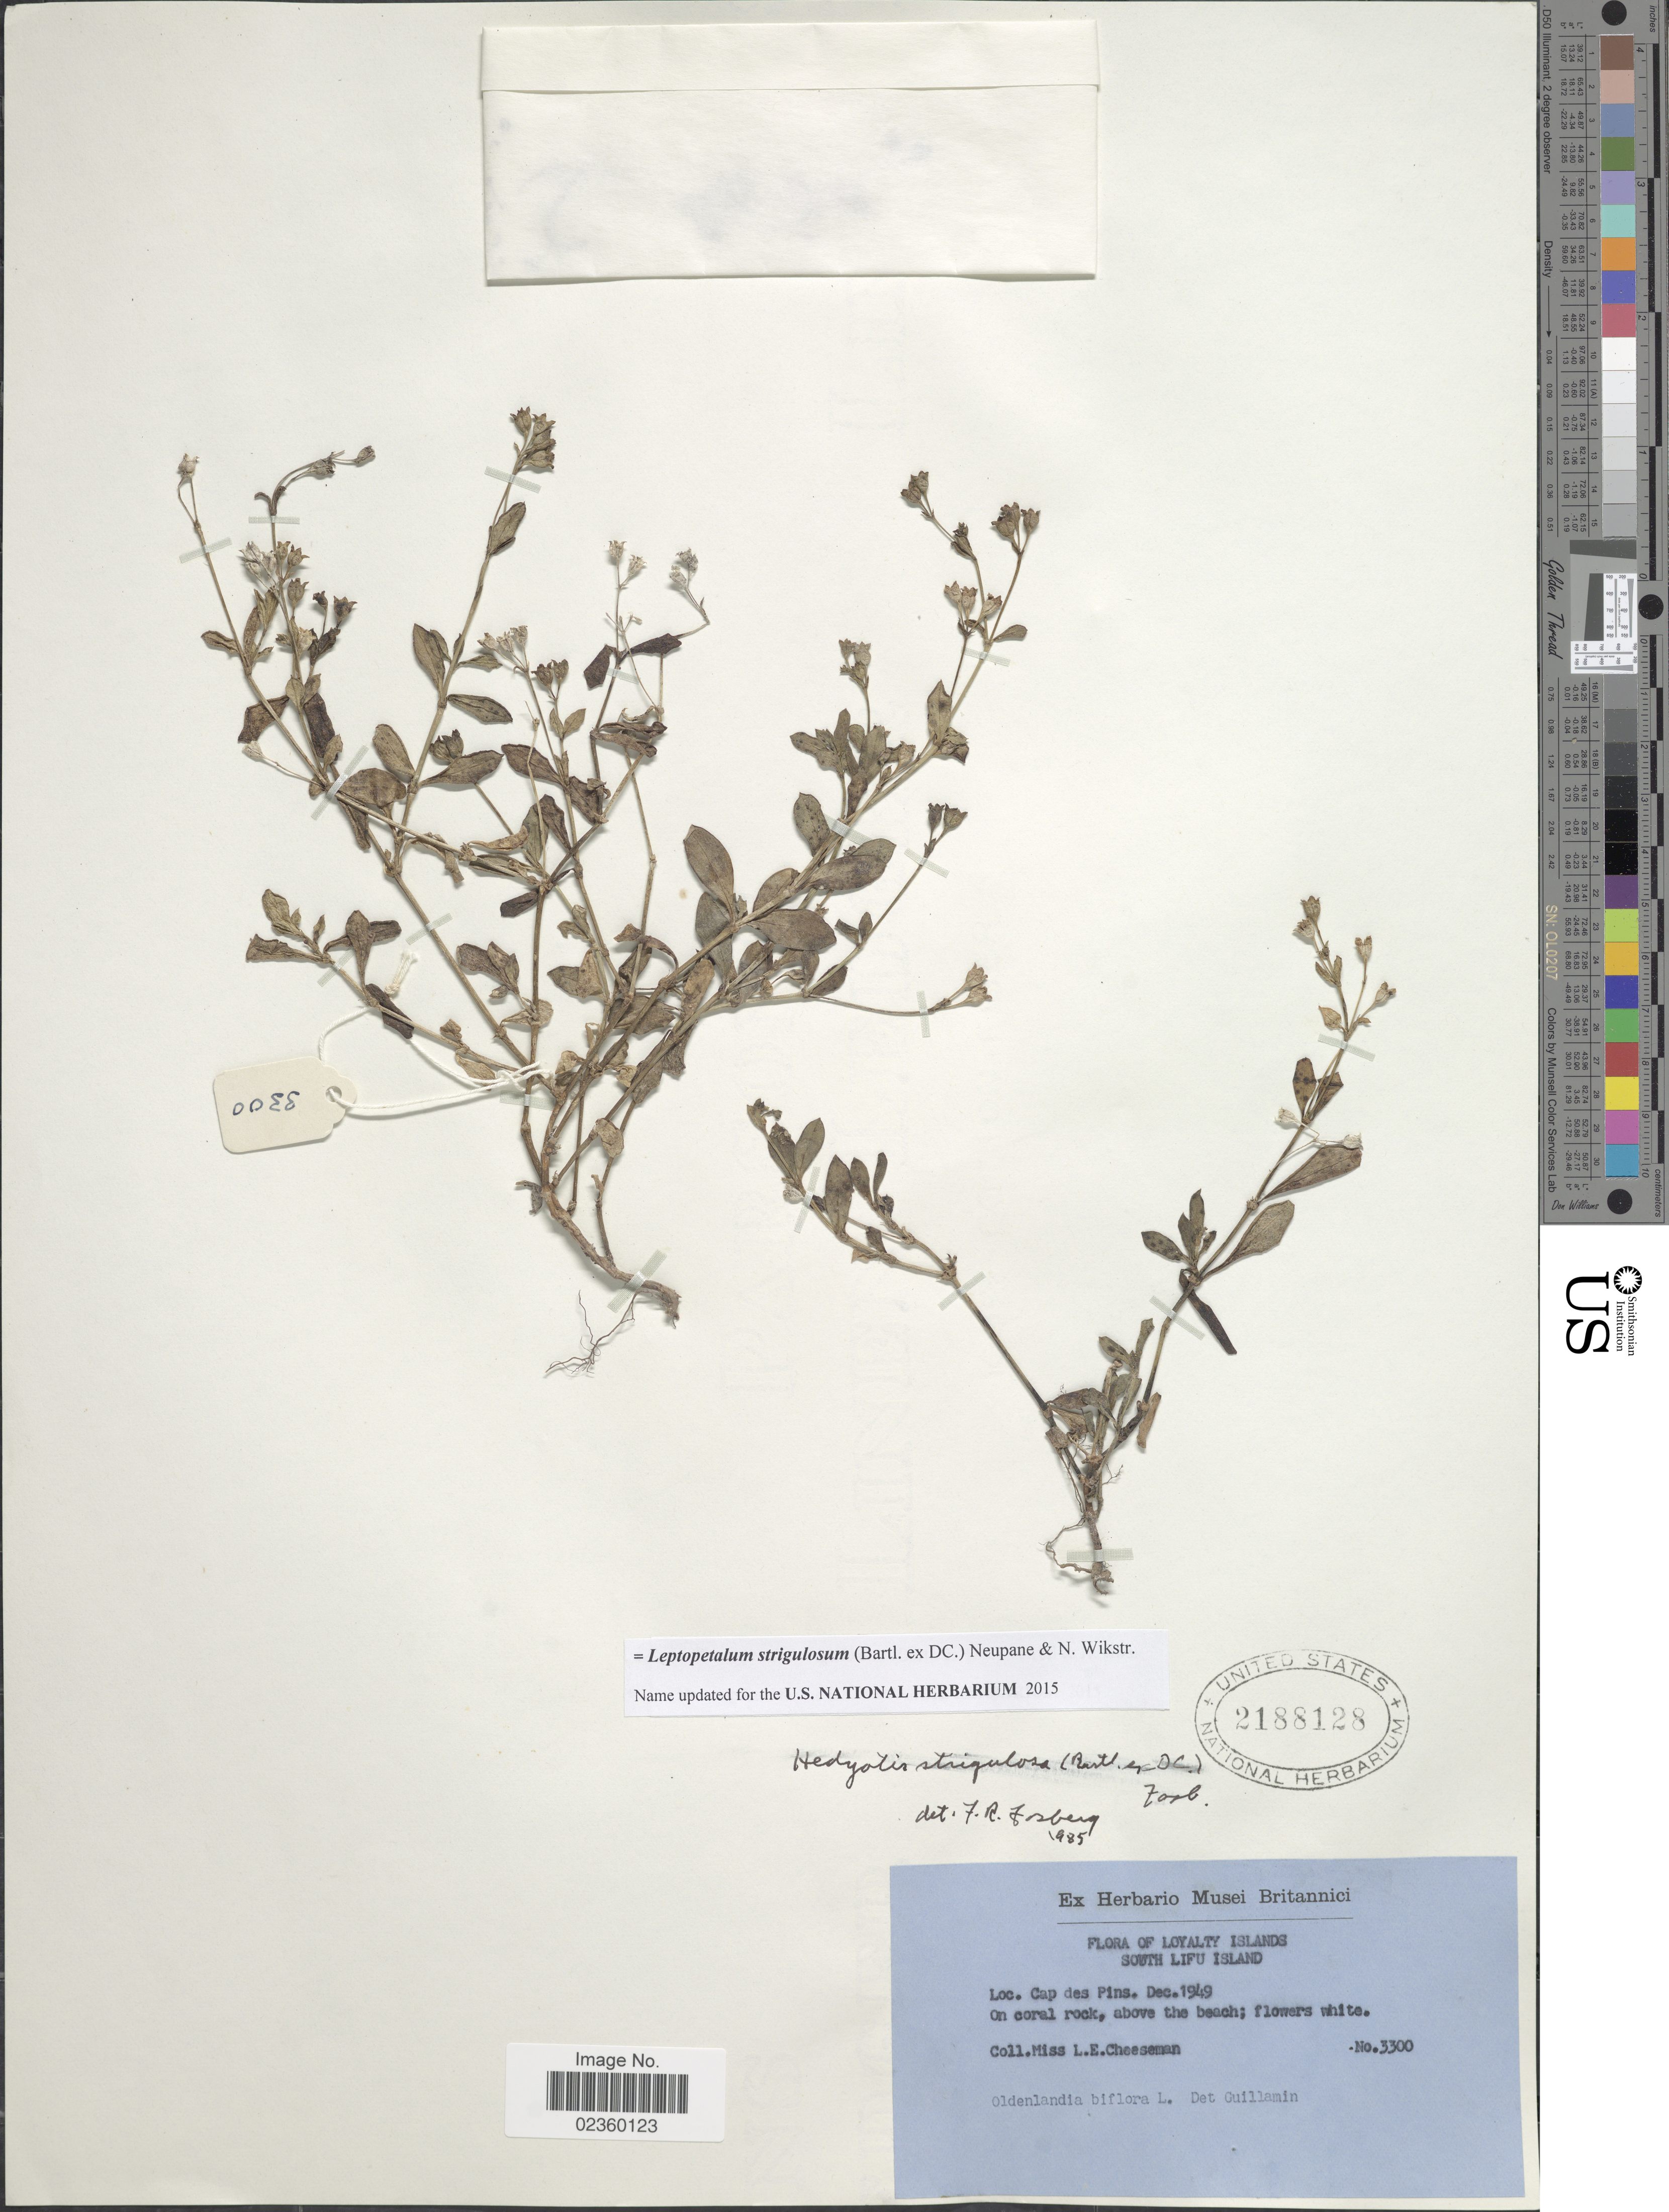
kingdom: Plantae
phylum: Tracheophyta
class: Magnoliopsida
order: Gentianales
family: Rubiaceae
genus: Leptopetalum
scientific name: Leptopetalum strigulosum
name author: (Bartl. ex DC.) Neupane & N. Wikstr.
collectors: L. Cheeseman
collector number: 3300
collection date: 1949-12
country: New Caledonia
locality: Loyalty Islands, South Lifu Island, Cap des Pins. On coral rock, above the beach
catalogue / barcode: US 2188128